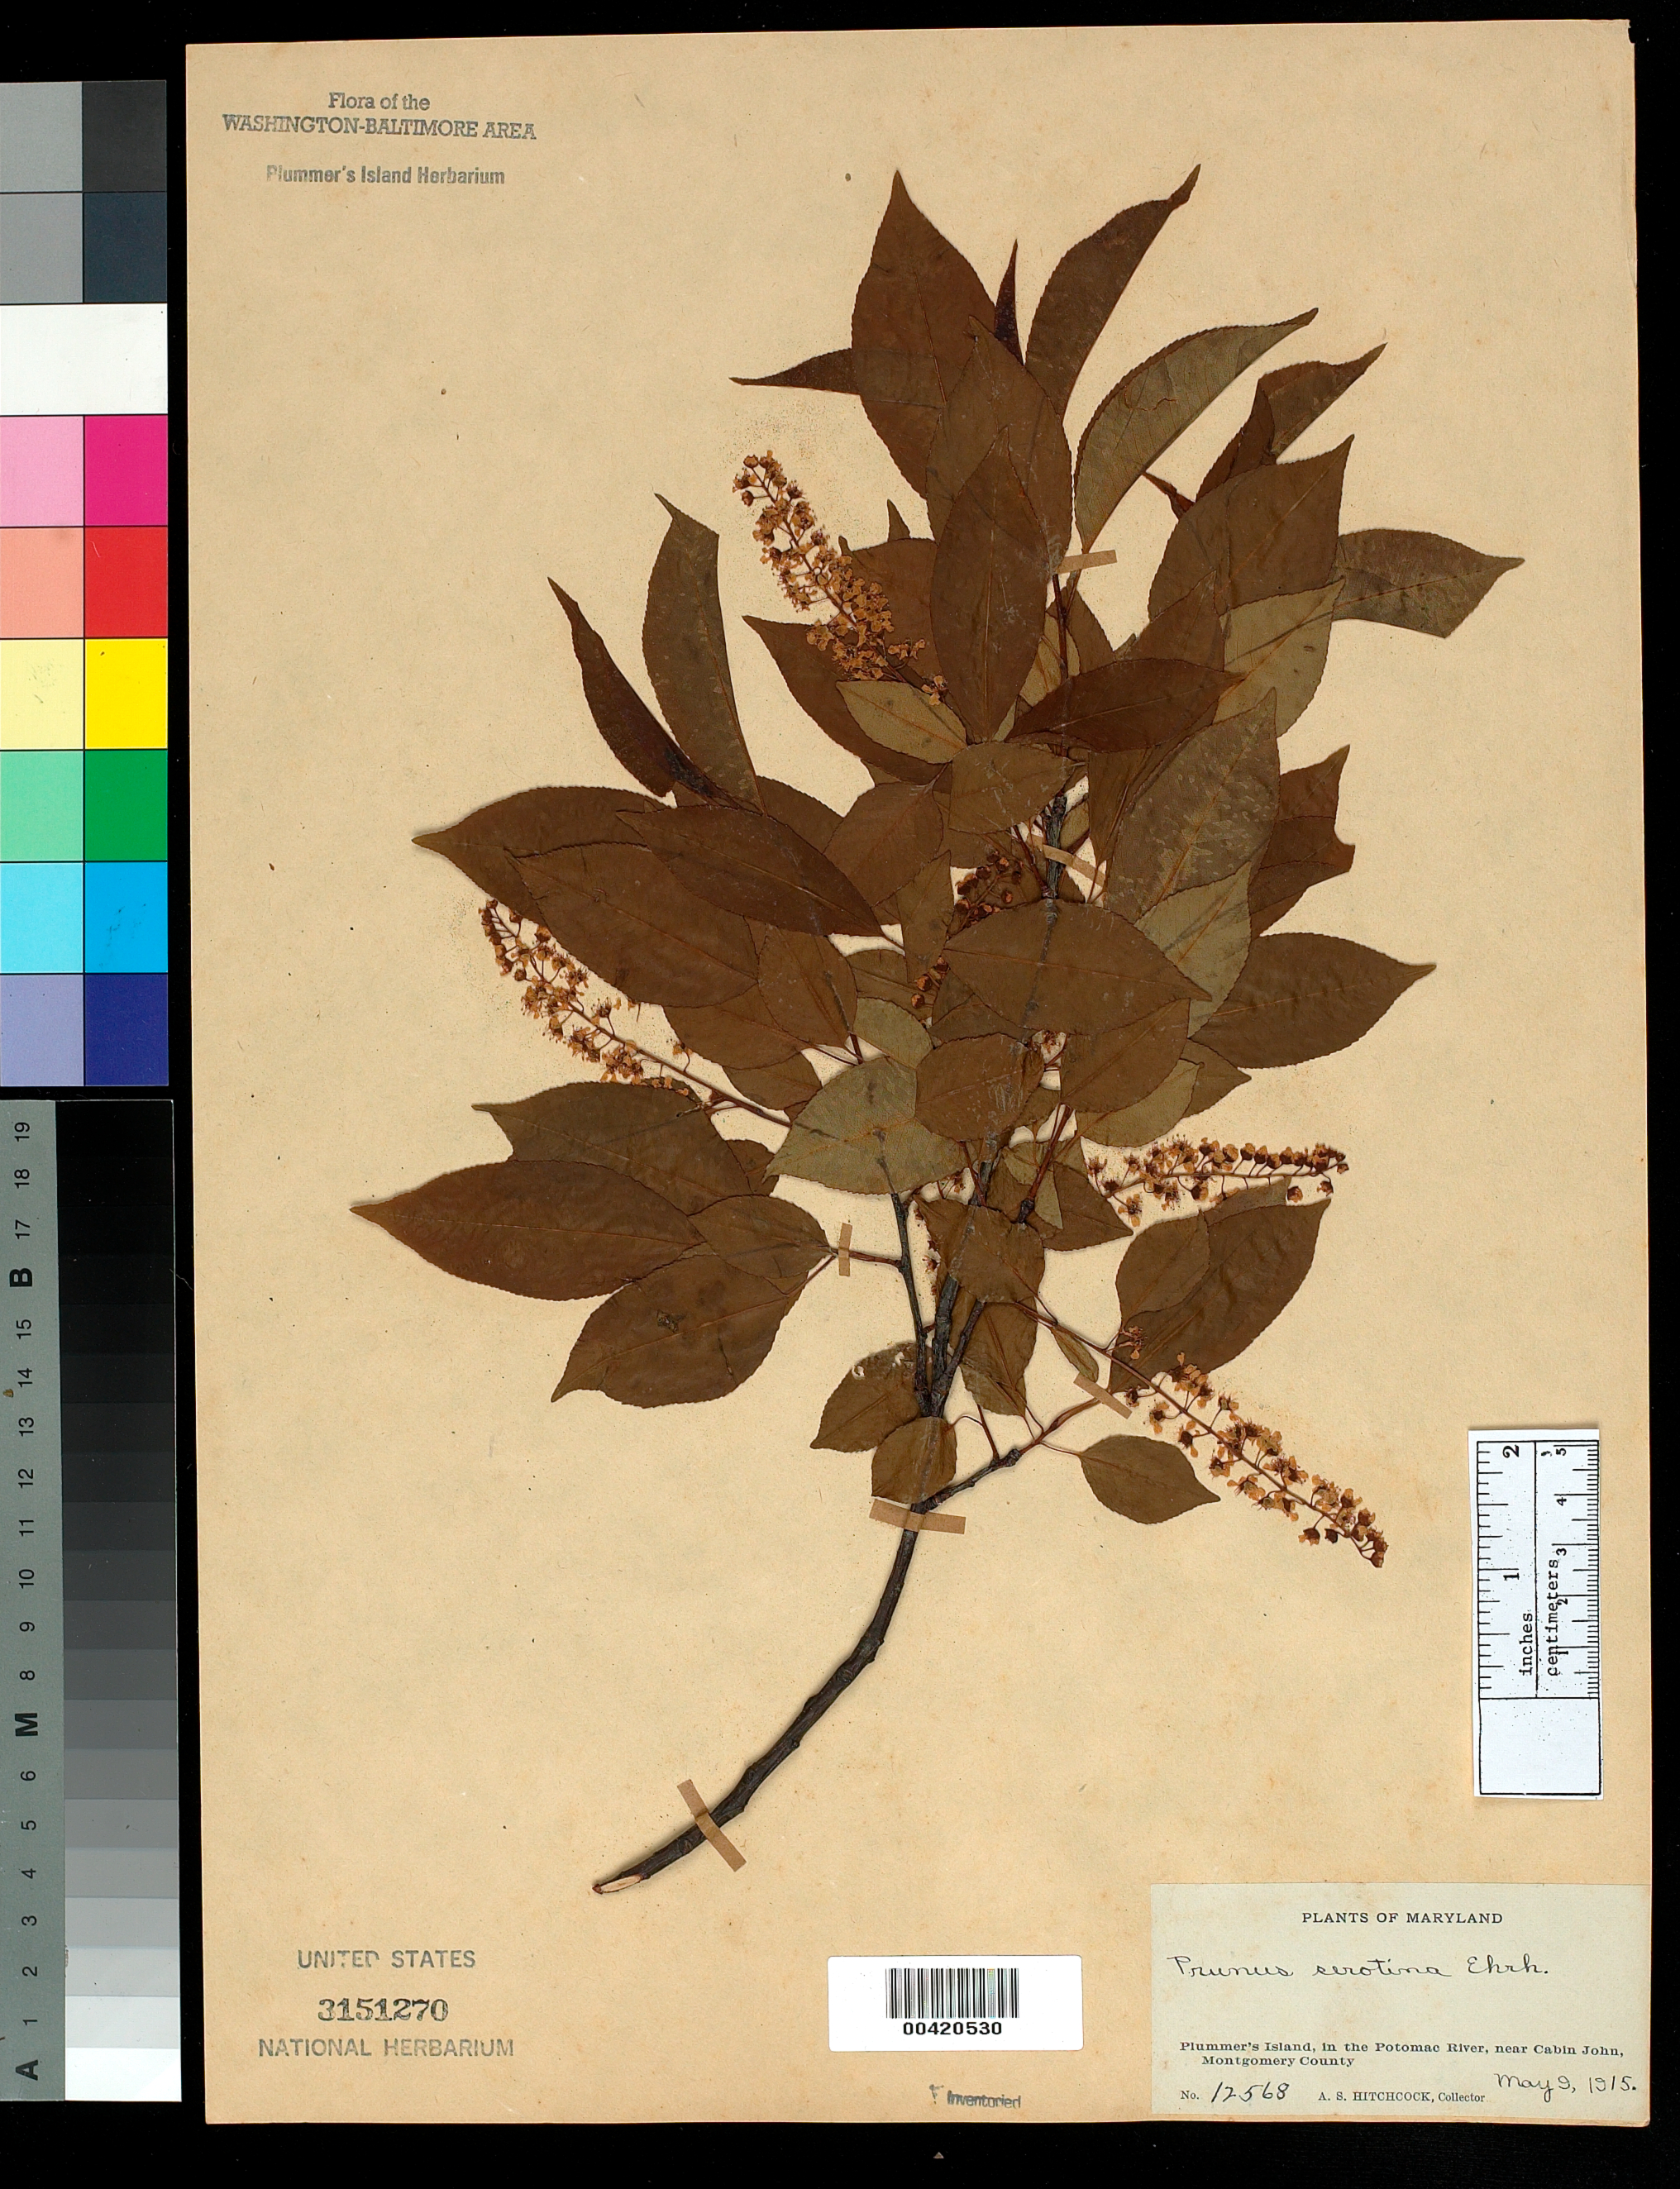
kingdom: Plantae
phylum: Tracheophyta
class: Magnoliopsida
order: Rosales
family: Rosaceae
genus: Prunus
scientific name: Prunus serotina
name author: Ehrh.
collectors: A. S. Hitchcock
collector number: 12568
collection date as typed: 09 May 1915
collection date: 1915-05-09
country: United States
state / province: Maryland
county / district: Montgomery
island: Plummers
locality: Plummer's Island C. & O. Canal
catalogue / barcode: US 3151270